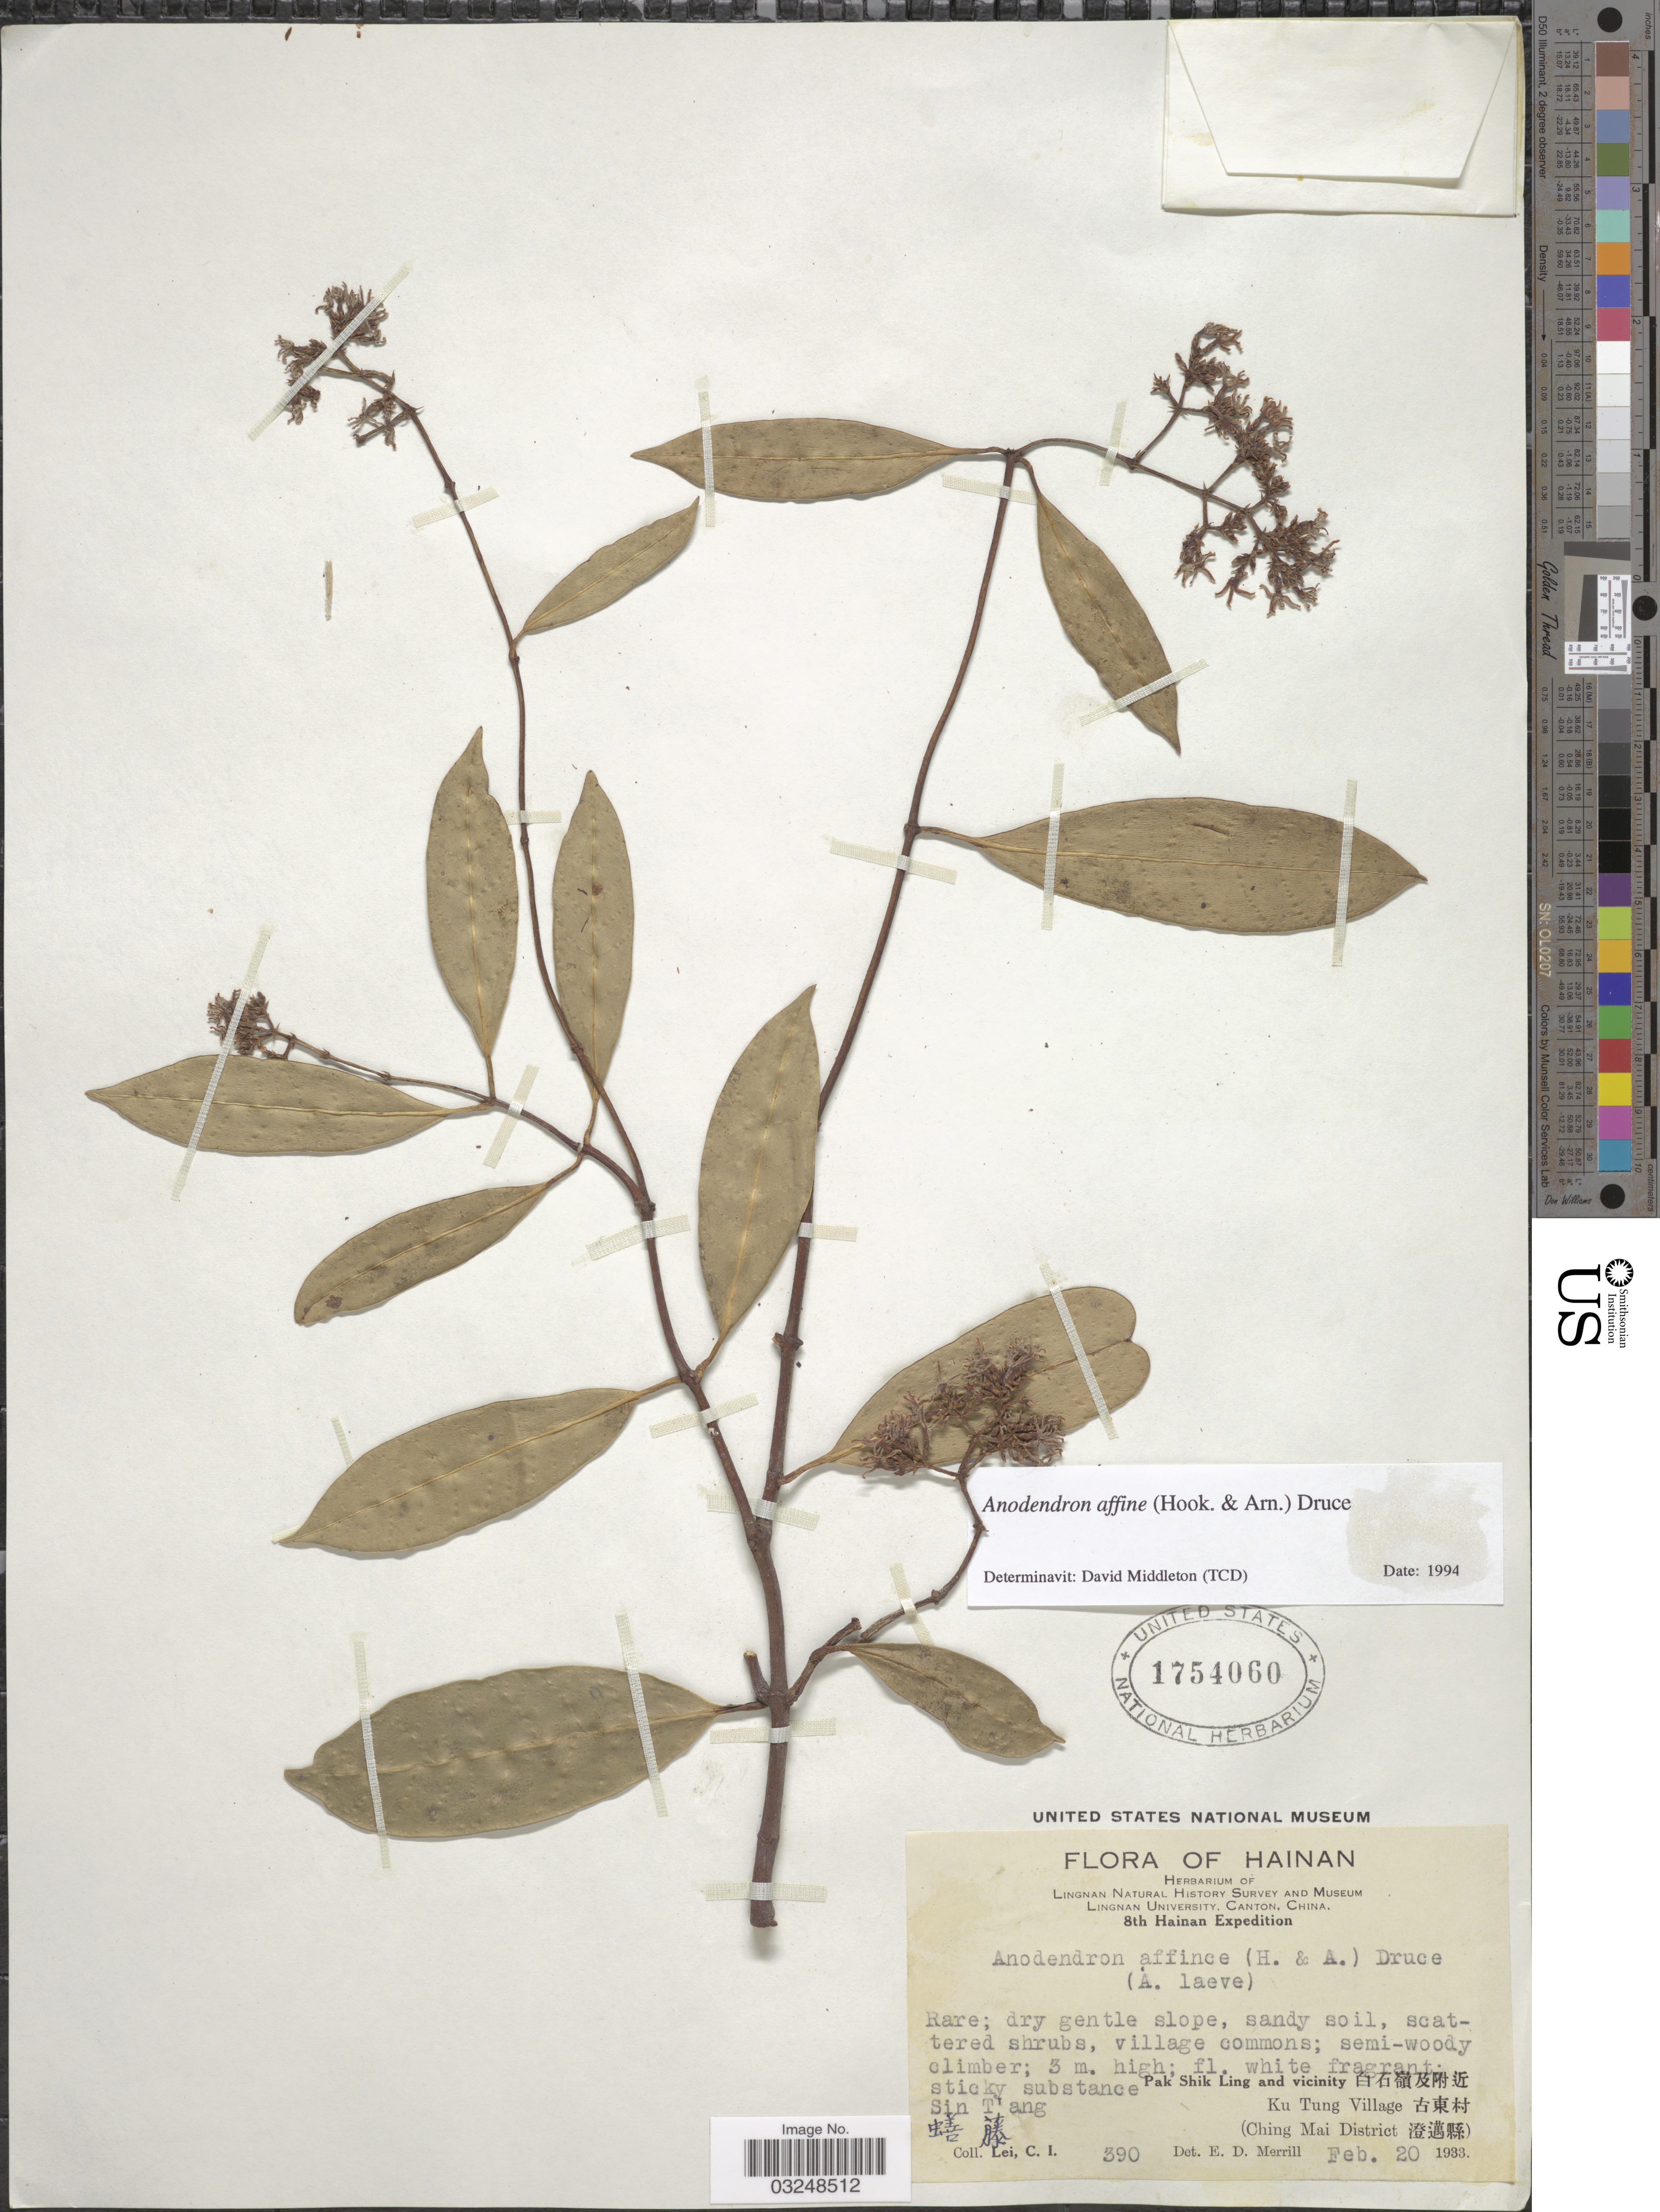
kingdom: Plantae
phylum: Tracheophyta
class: Magnoliopsida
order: Gentianales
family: Apocynaceae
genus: Anodendron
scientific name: Anodendron affine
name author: (Hook. & Arn.) Druce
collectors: C. I. Lei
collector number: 390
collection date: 1933-02-20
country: China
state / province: Hainan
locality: Sin T'ang, Pak Shik Ling and vicinity, Ku Tung Village, (Ching Mai District).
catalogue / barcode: US 1754060